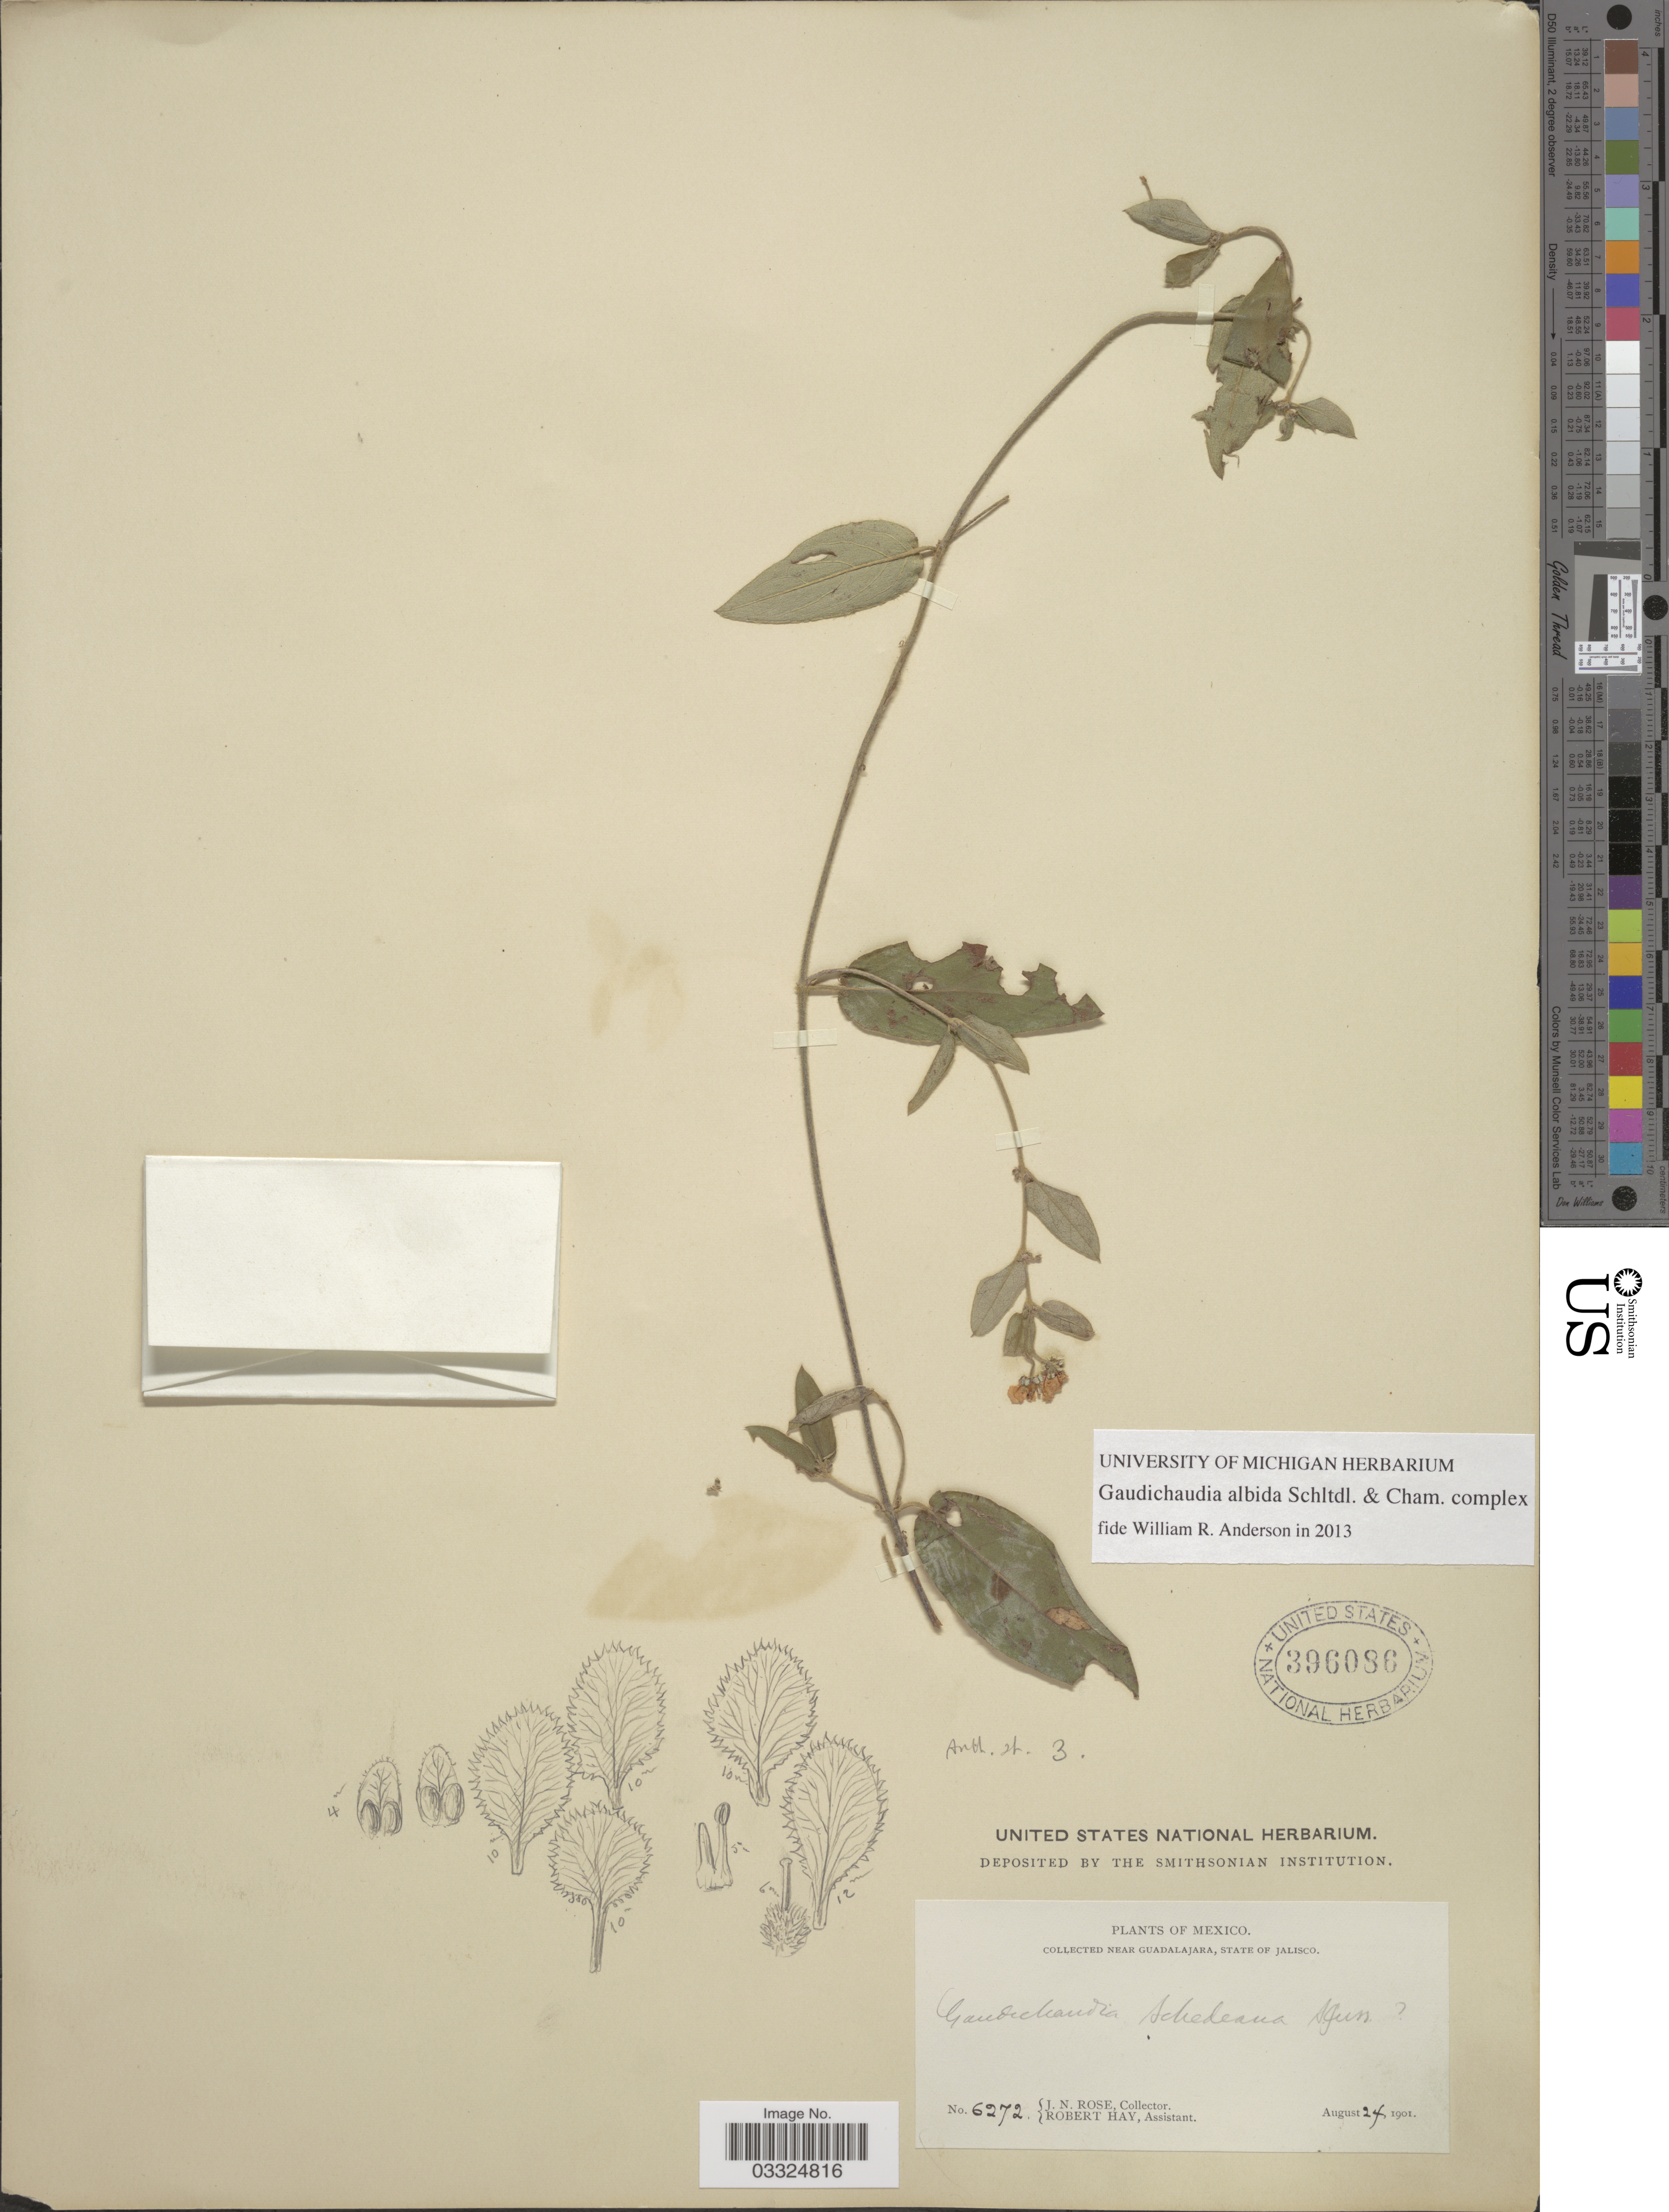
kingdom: Plantae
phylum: Tracheophyta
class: Magnoliopsida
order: Malpighiales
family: Malpighiaceae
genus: Gaudichaudia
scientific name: Gaudichaudia albida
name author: Schltdl. & Cham.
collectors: J. N. Rose & R. H. Hay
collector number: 6272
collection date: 1901-08-24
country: Mexico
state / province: Jalisco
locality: Near Guadalajara.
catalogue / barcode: US 396086